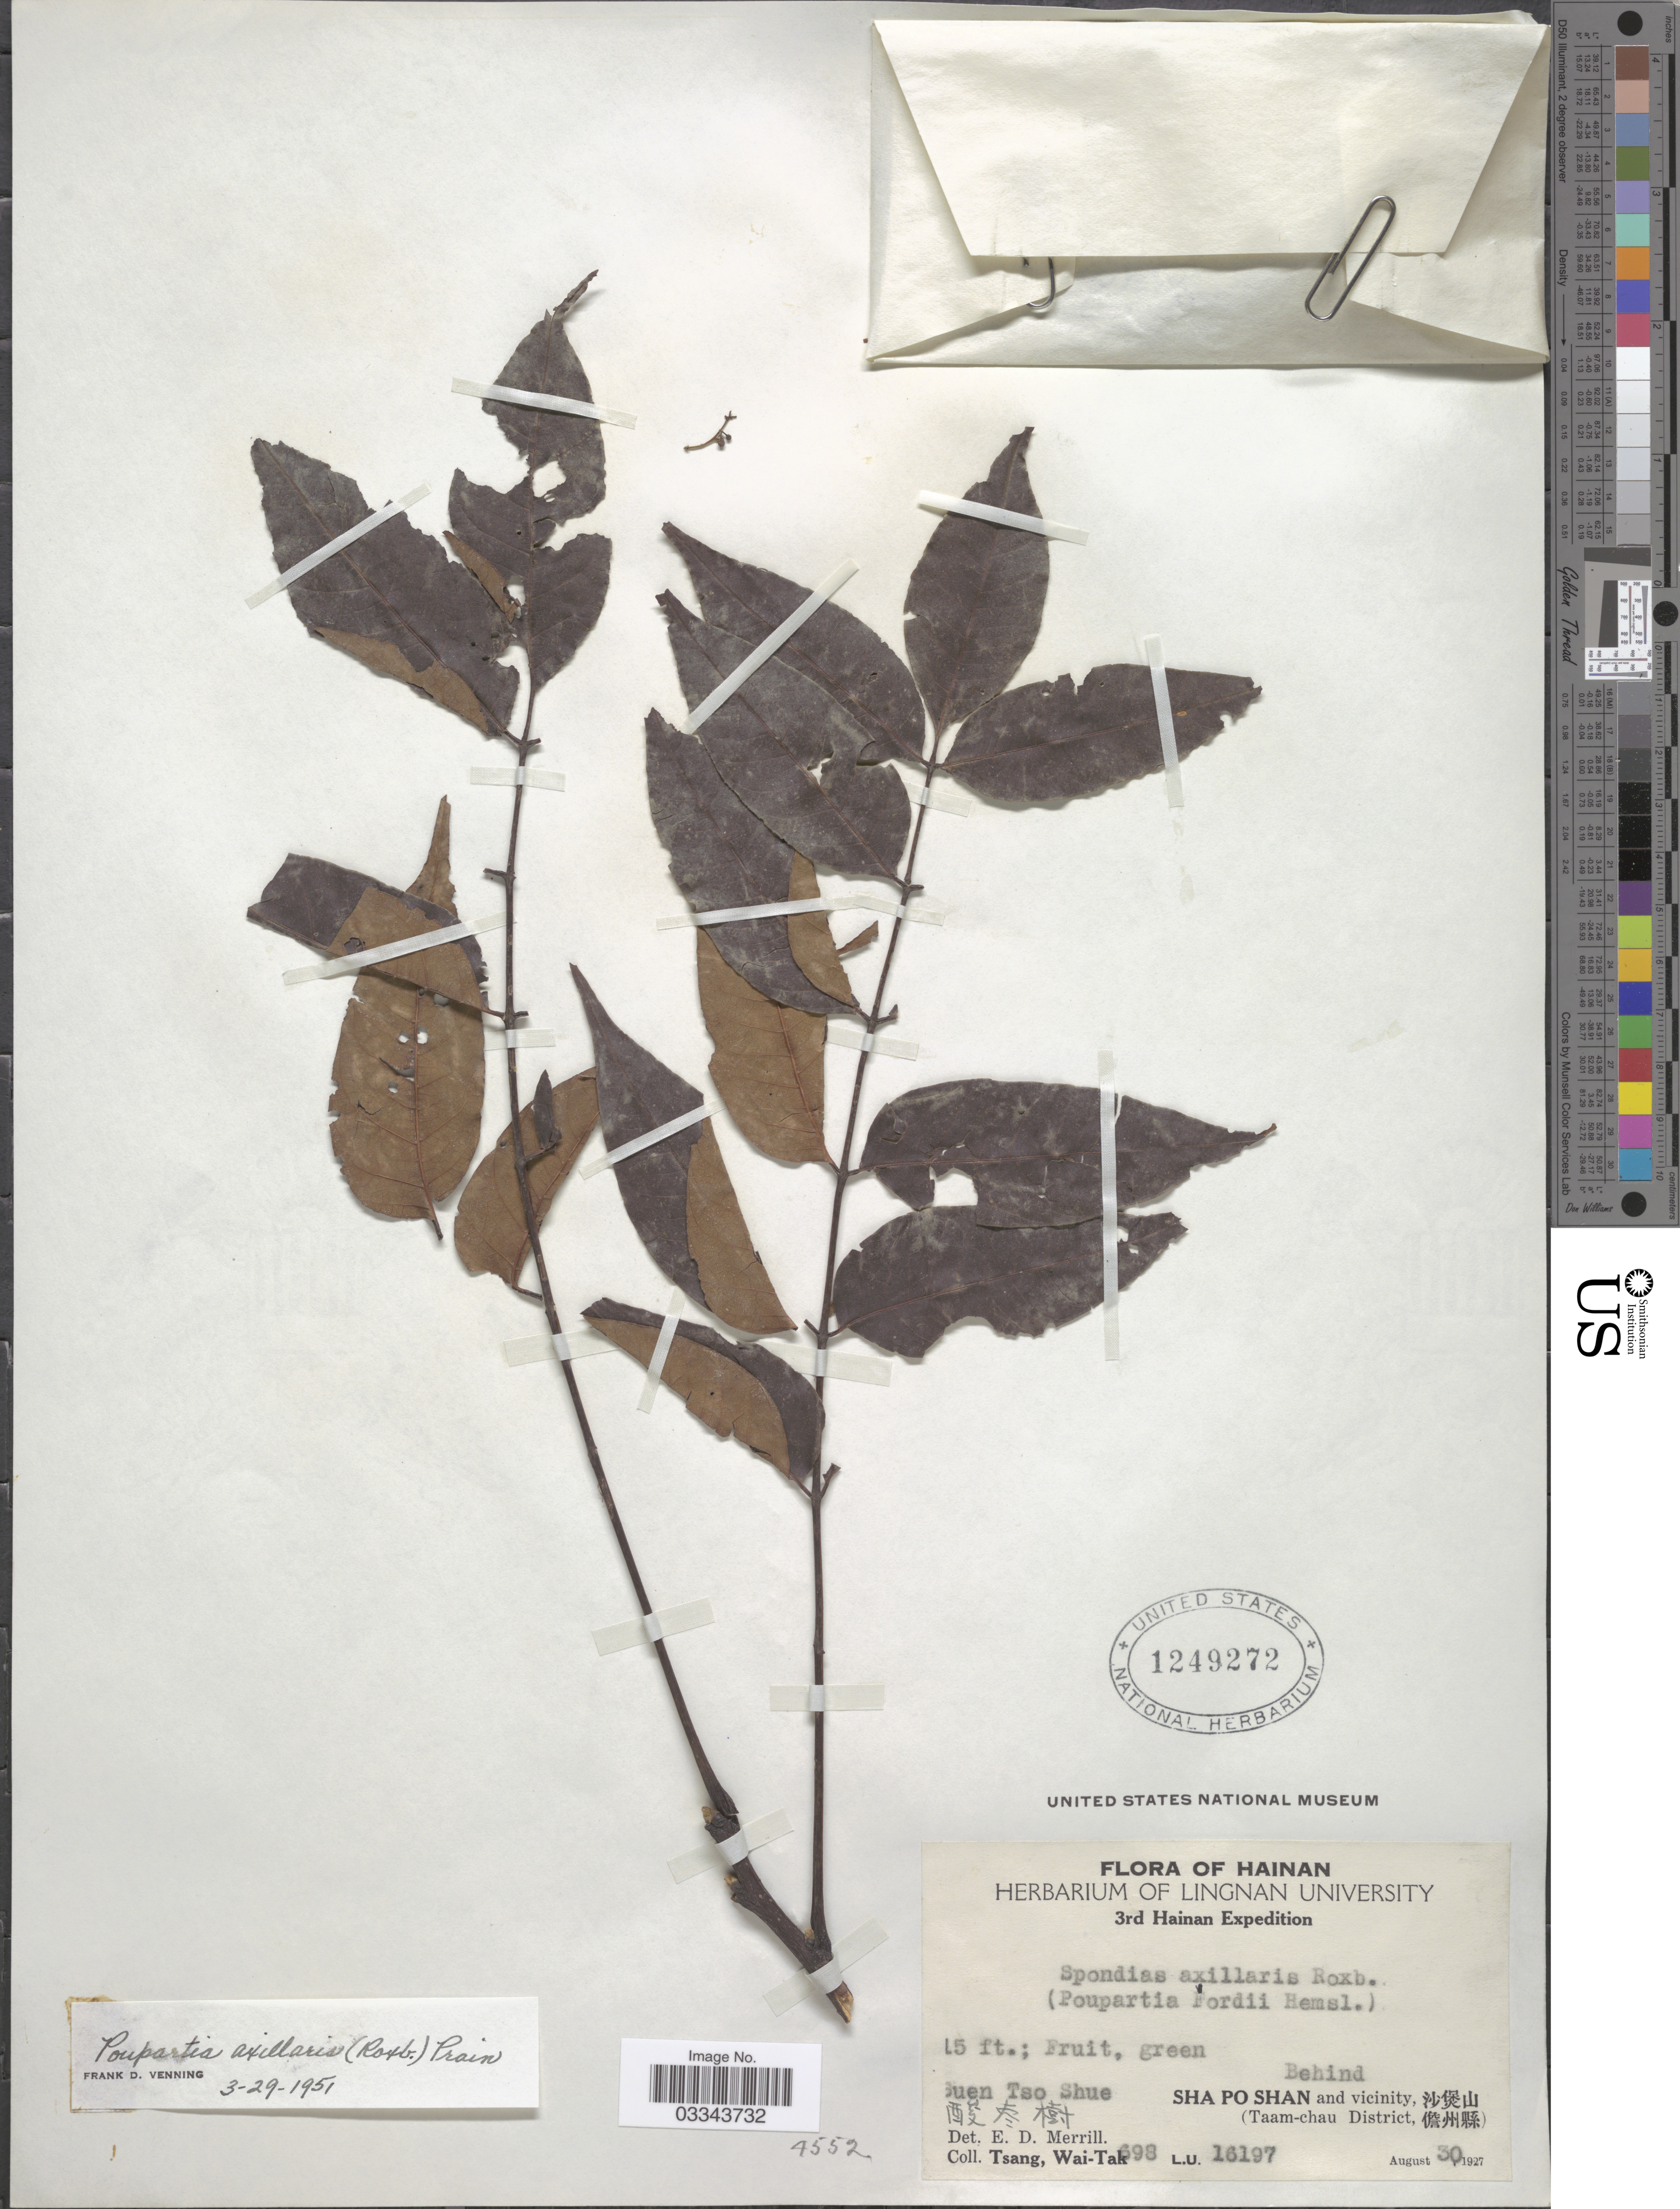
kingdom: Plantae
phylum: Tracheophyta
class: Magnoliopsida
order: Sapindales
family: Anacardiaceae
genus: Choerospondias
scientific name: Choerospondias axillaris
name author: (Roxb.) B.L. Burtt & A.W. Hill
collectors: W. T. Tsang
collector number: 698L.U.16197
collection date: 1927-08-30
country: China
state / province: Hainan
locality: Suen Tso Shue X. Behind Sha Po Shan and vicinity X. (Taam-chau District, X).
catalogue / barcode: US 1249272